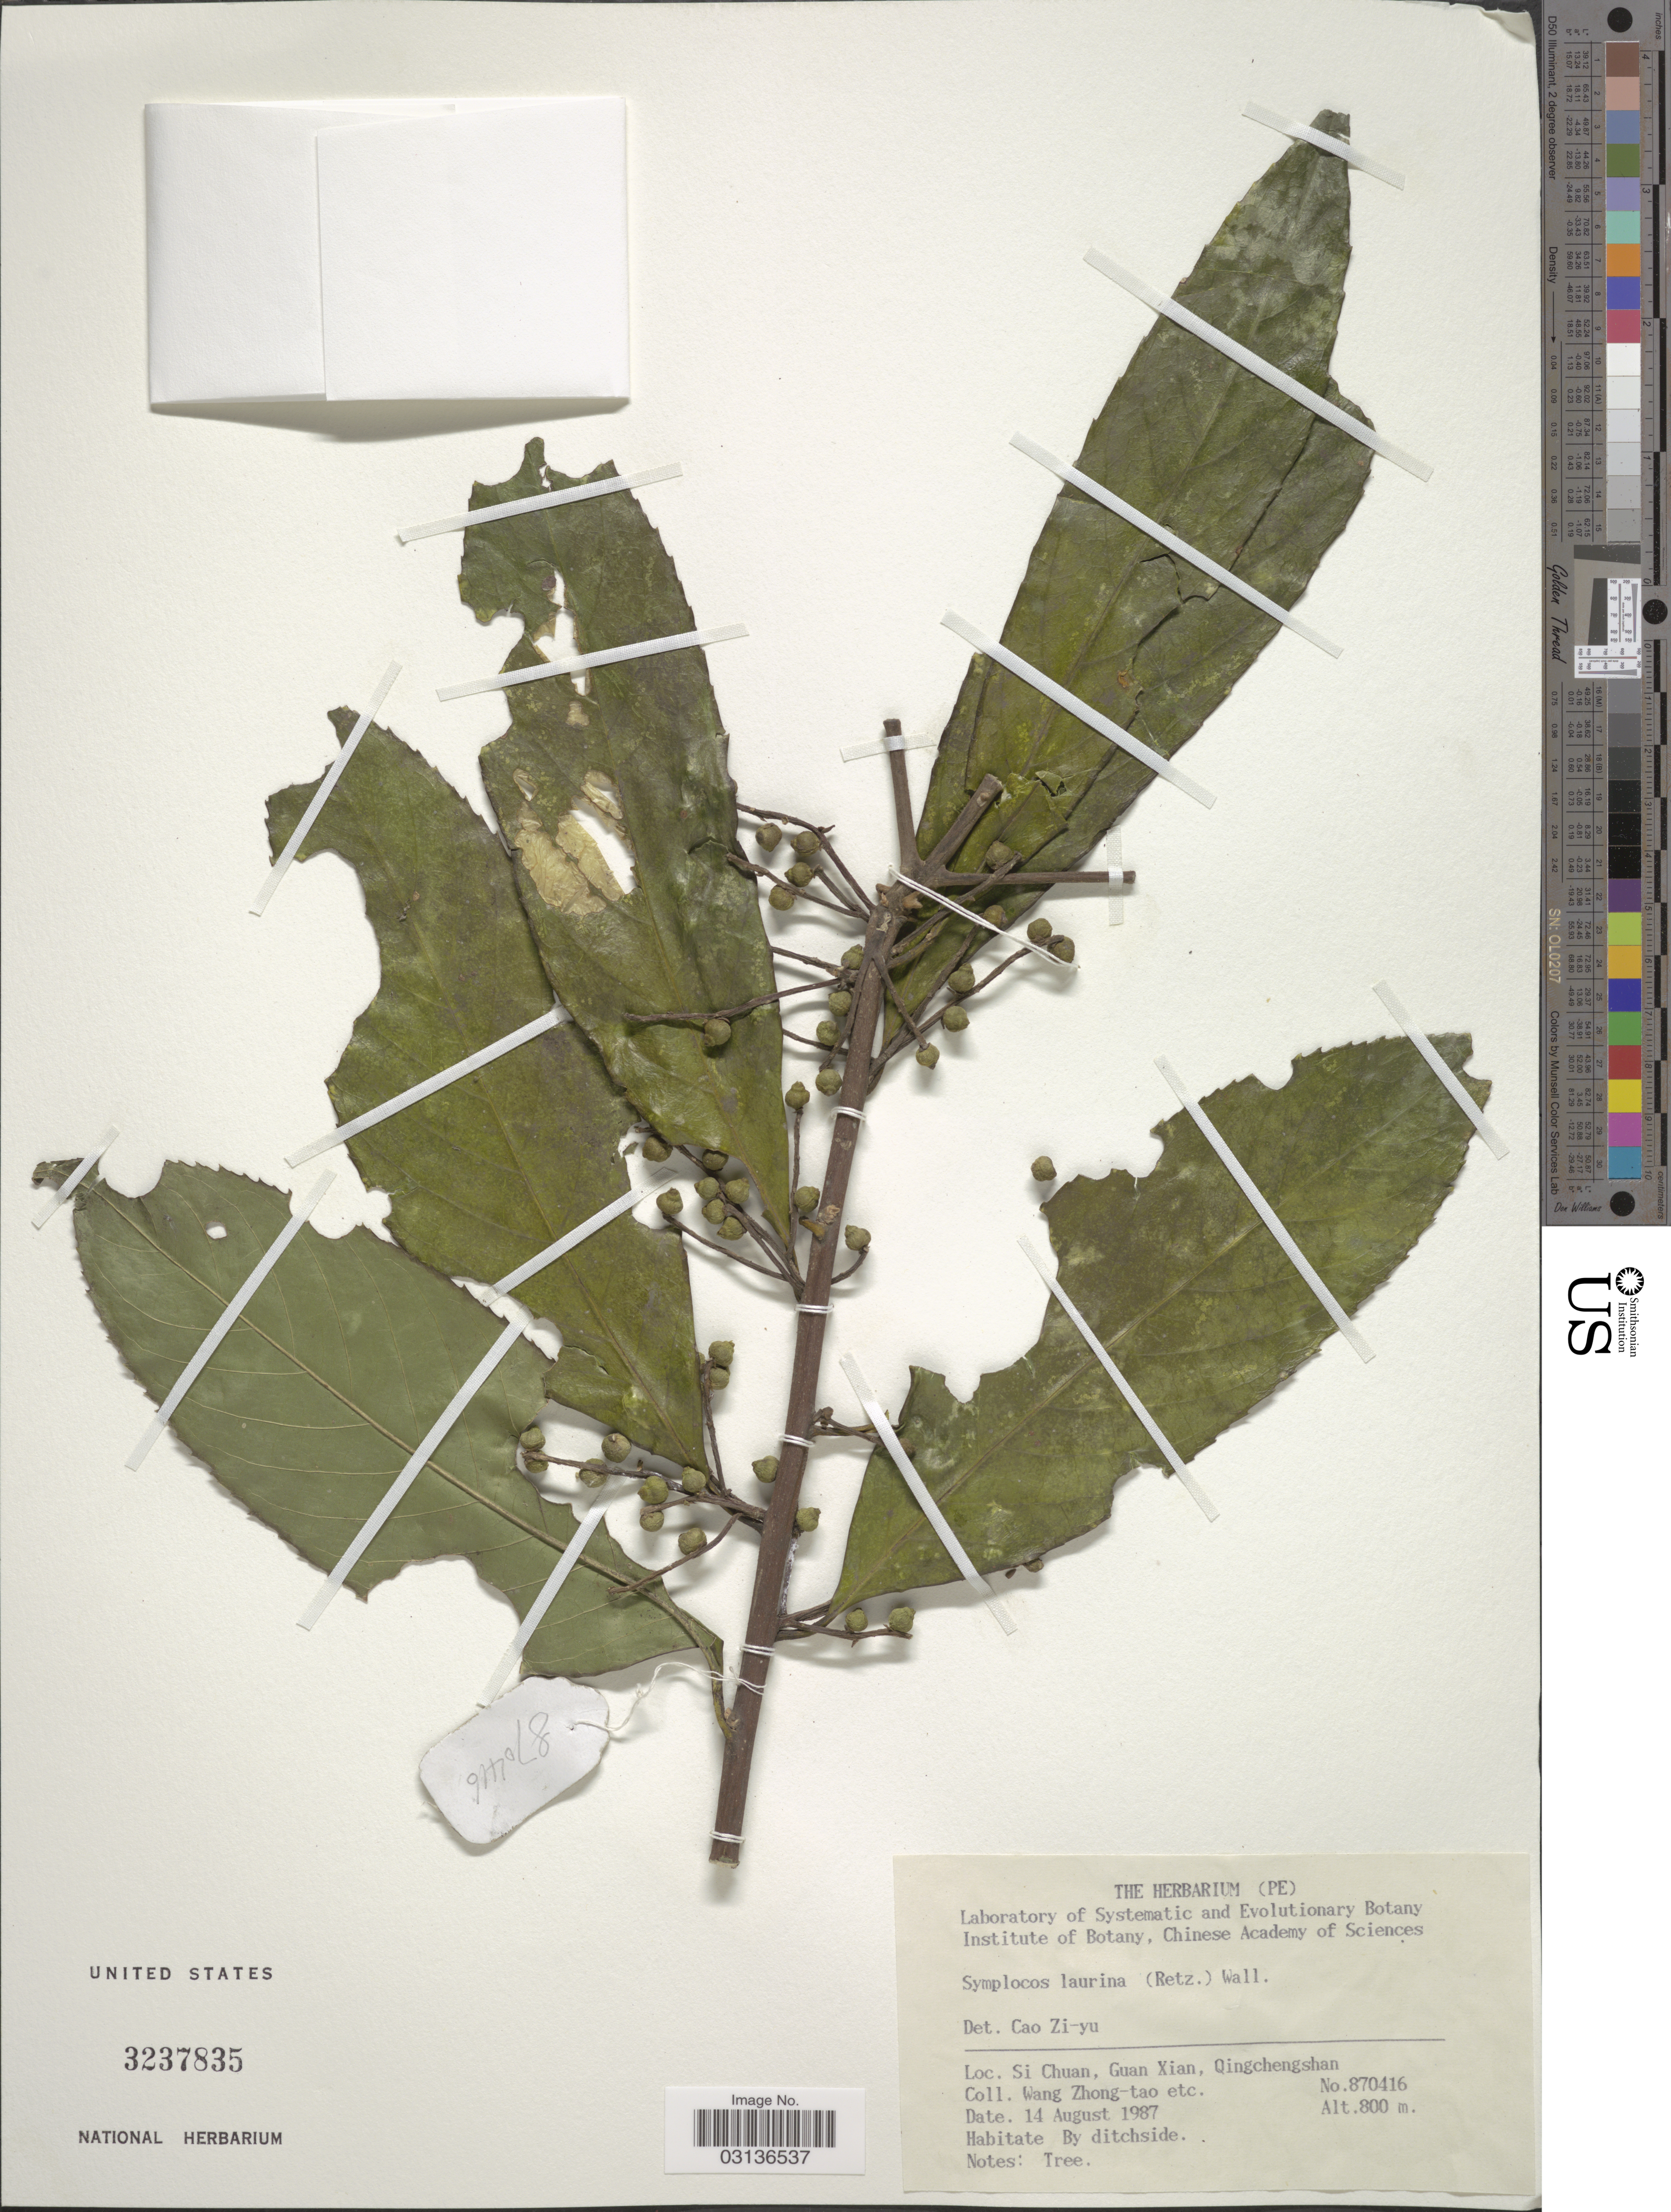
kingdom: Plantae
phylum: Tracheophyta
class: Magnoliopsida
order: Ericales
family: Symplocaceae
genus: Symplocos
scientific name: Symplocos cochinchinensis subsp. laurina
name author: (Retz.) Noot.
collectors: et al.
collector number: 870416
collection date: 1987-08-14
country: China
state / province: Sichuan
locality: Si Chuan, Guan Xian, Qingchengshan.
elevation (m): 800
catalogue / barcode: US 3237835